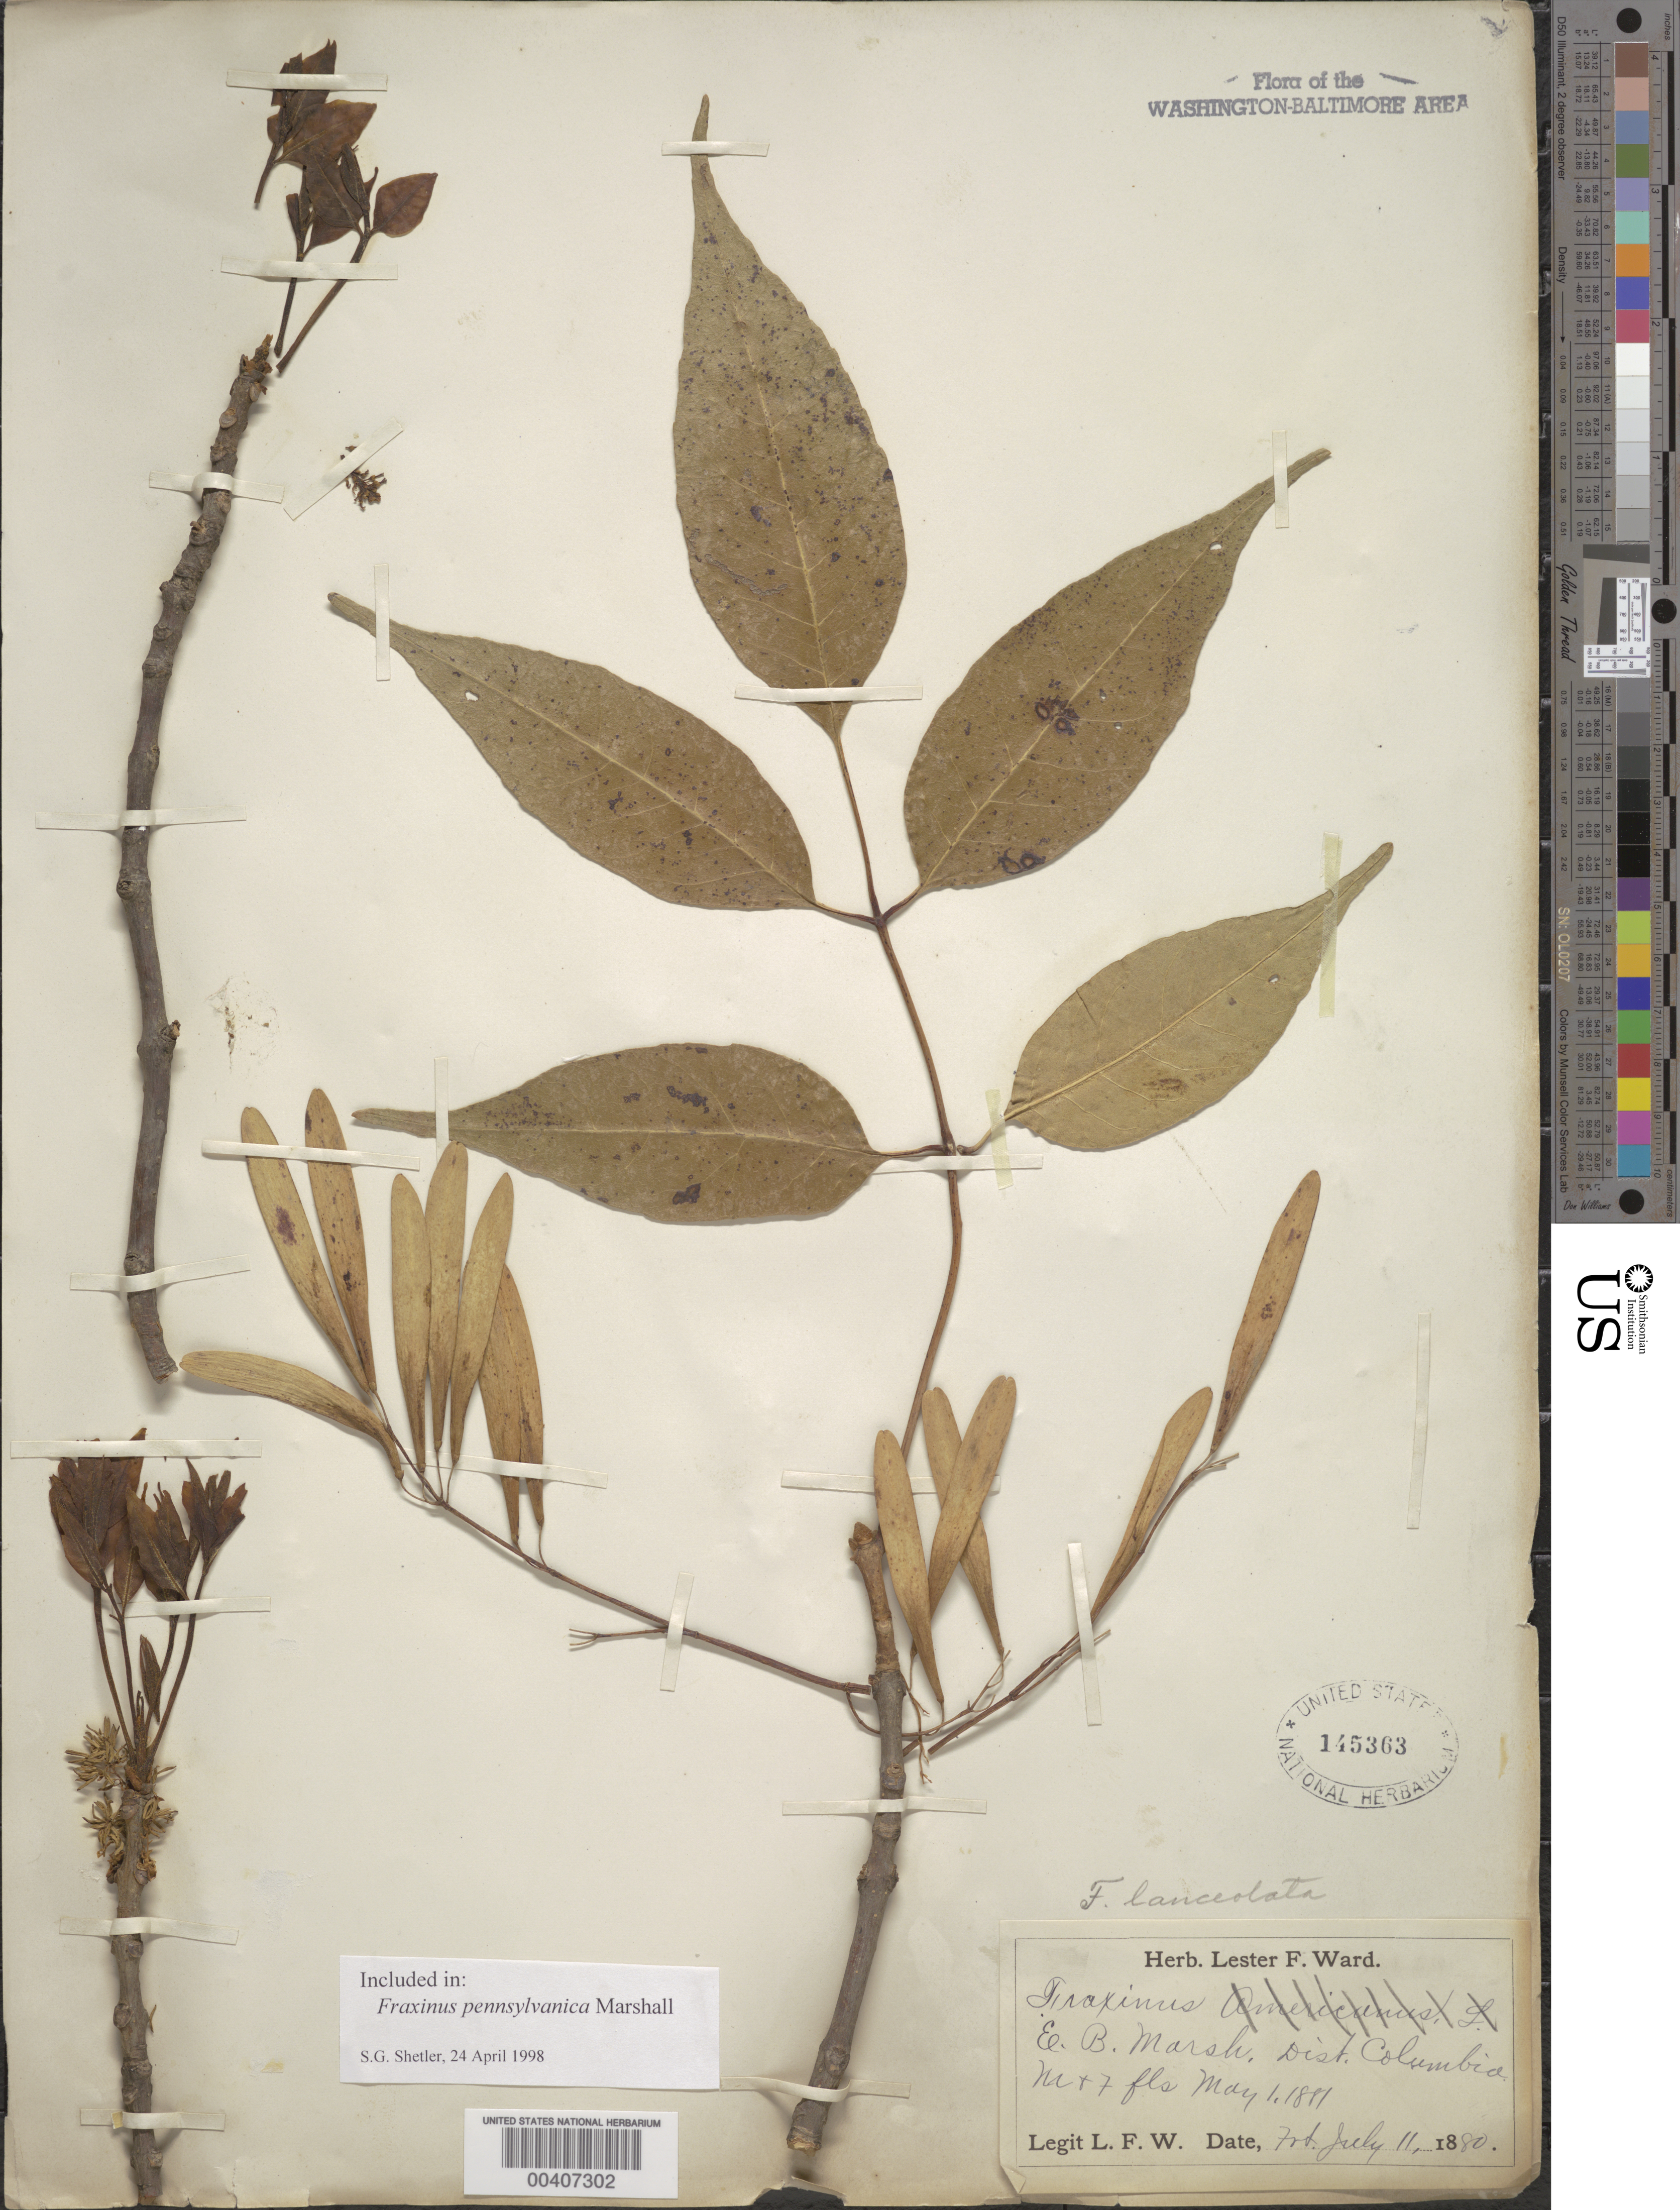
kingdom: Plantae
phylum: Tracheophyta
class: Magnoliopsida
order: Lamiales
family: Oleaceae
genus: Fraxinus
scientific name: Fraxinus pennsylvanica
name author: Marshall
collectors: L. F. Ward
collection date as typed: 11 Jul 1880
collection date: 1880-07-11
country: United States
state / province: District of Columbia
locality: East Branch Marsh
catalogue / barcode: US 145363